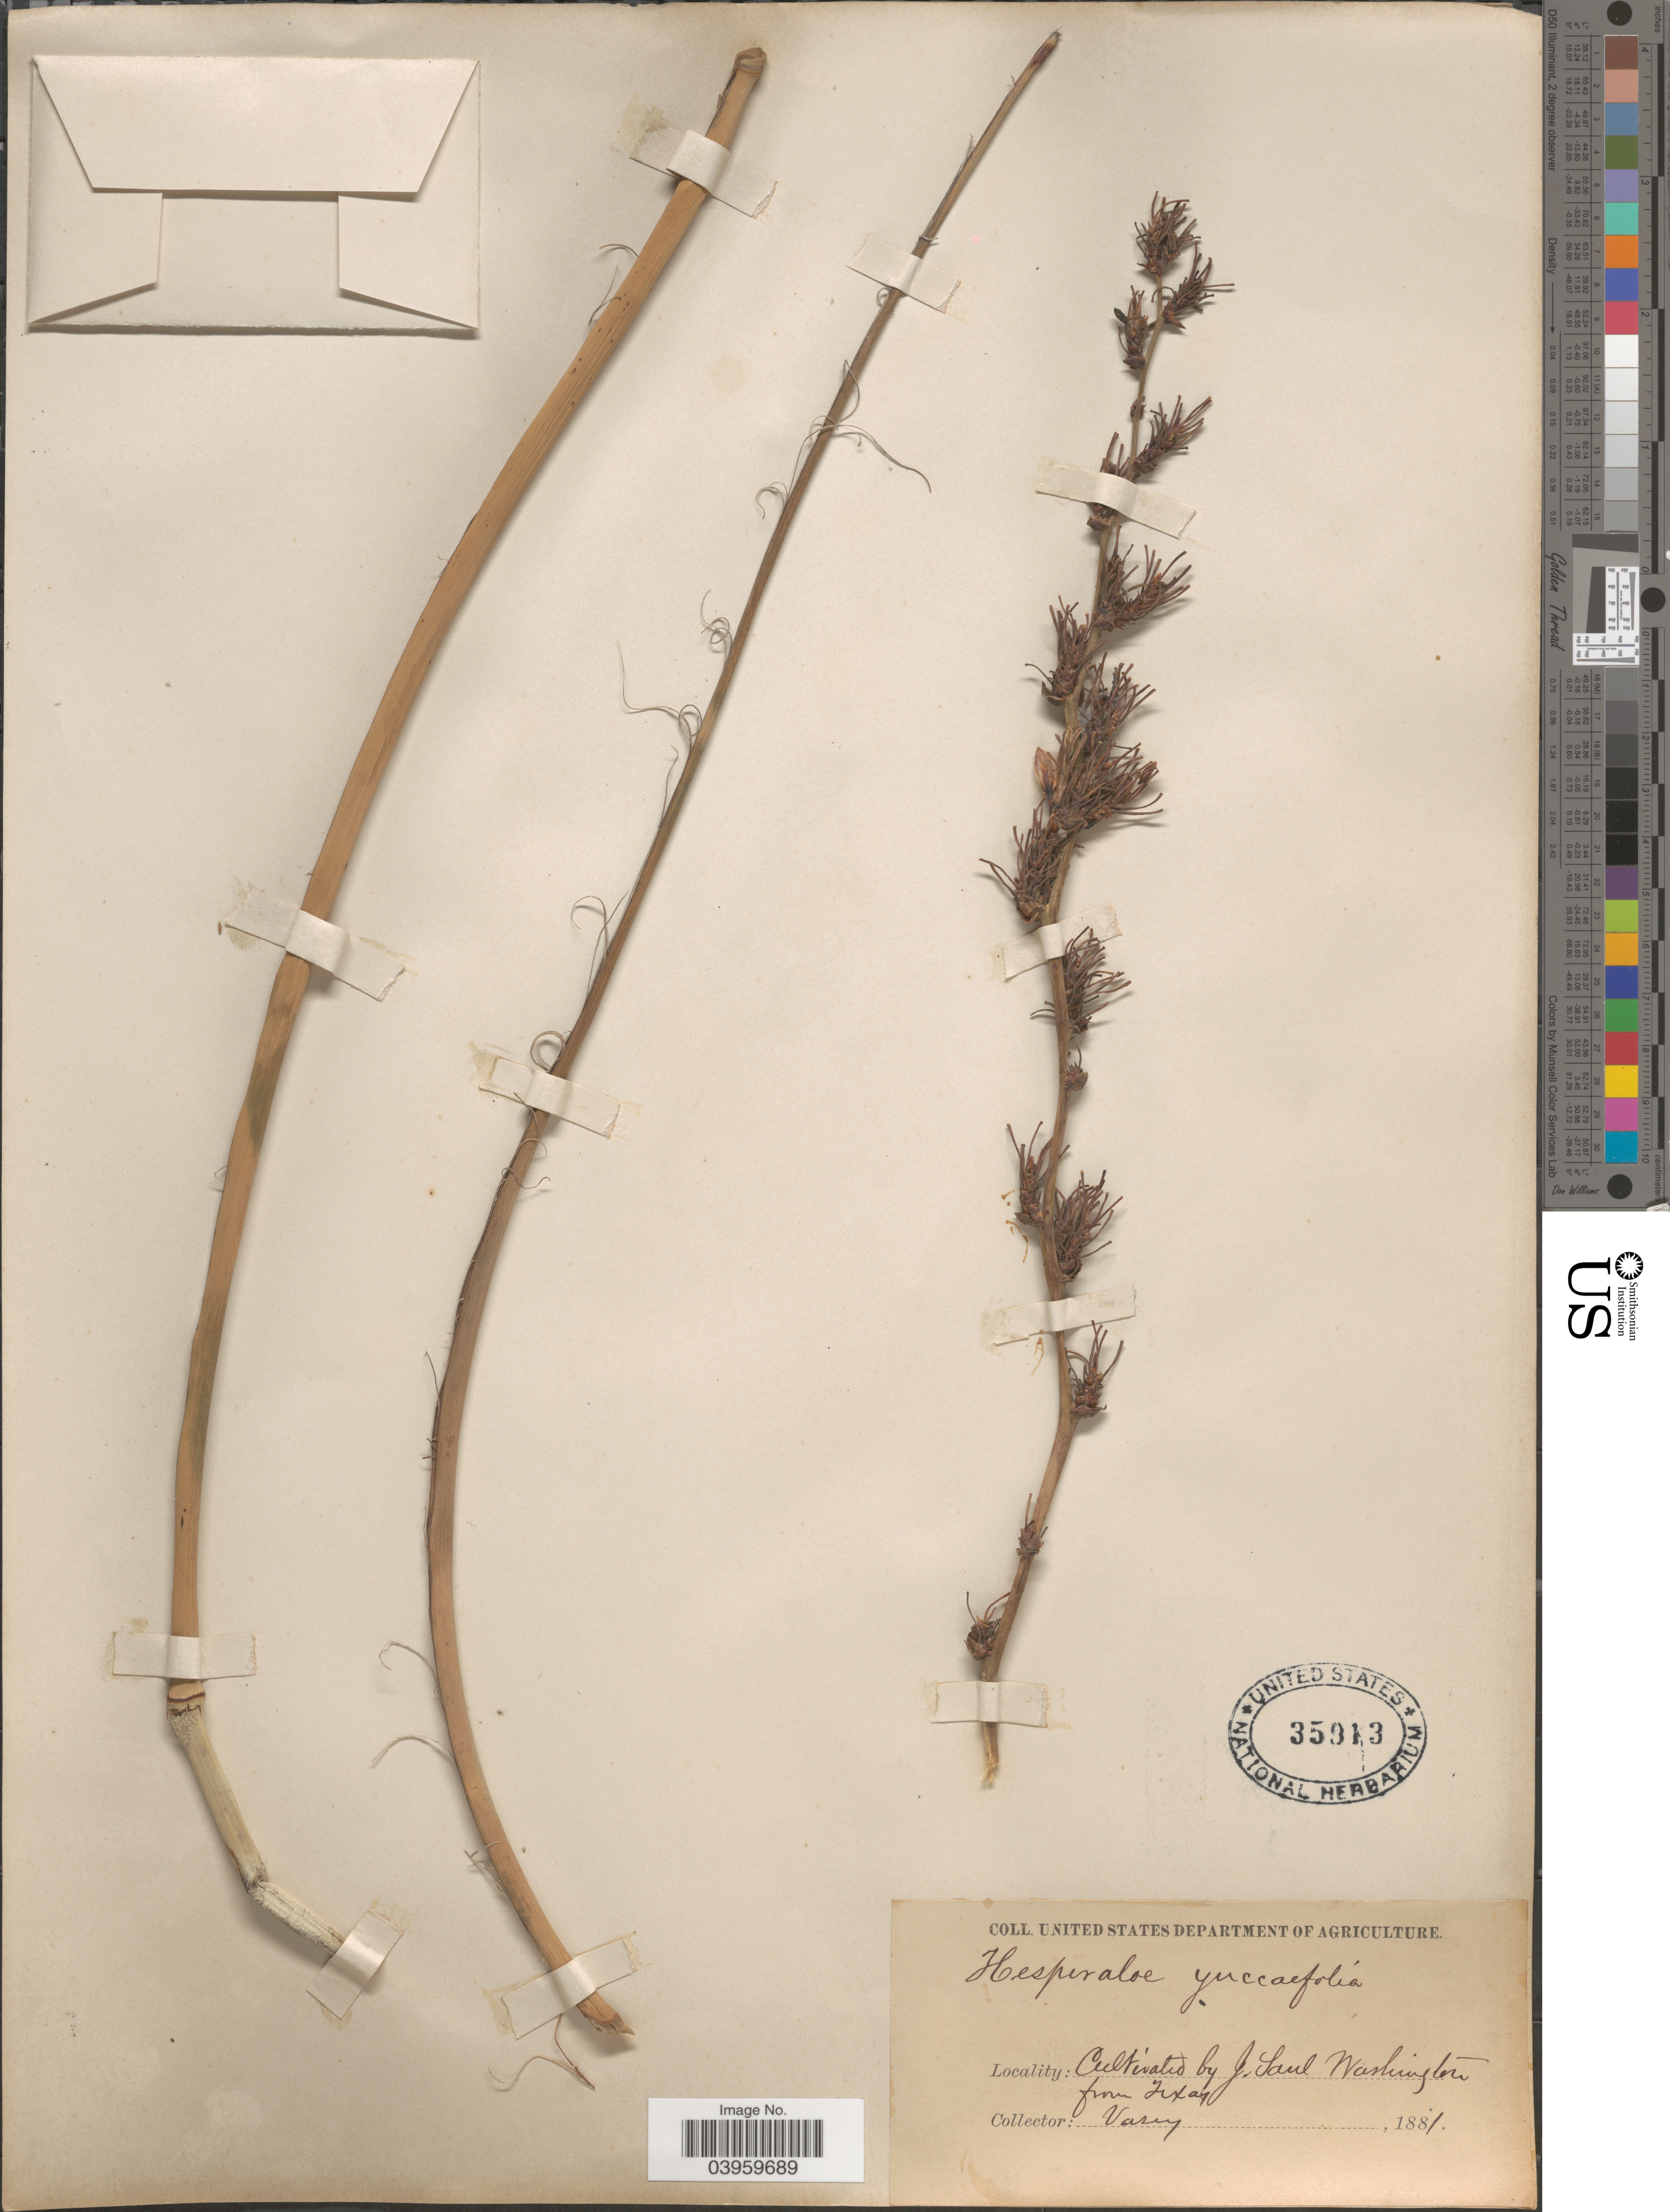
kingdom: Plantae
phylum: Tracheophyta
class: Liliopsida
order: Asparagales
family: Asparagaceae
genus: Hesperaloe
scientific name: Hesperaloe parviflora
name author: (Torr.) J.M. Coult.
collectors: J. Saul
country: United States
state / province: Washington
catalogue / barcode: US 35913